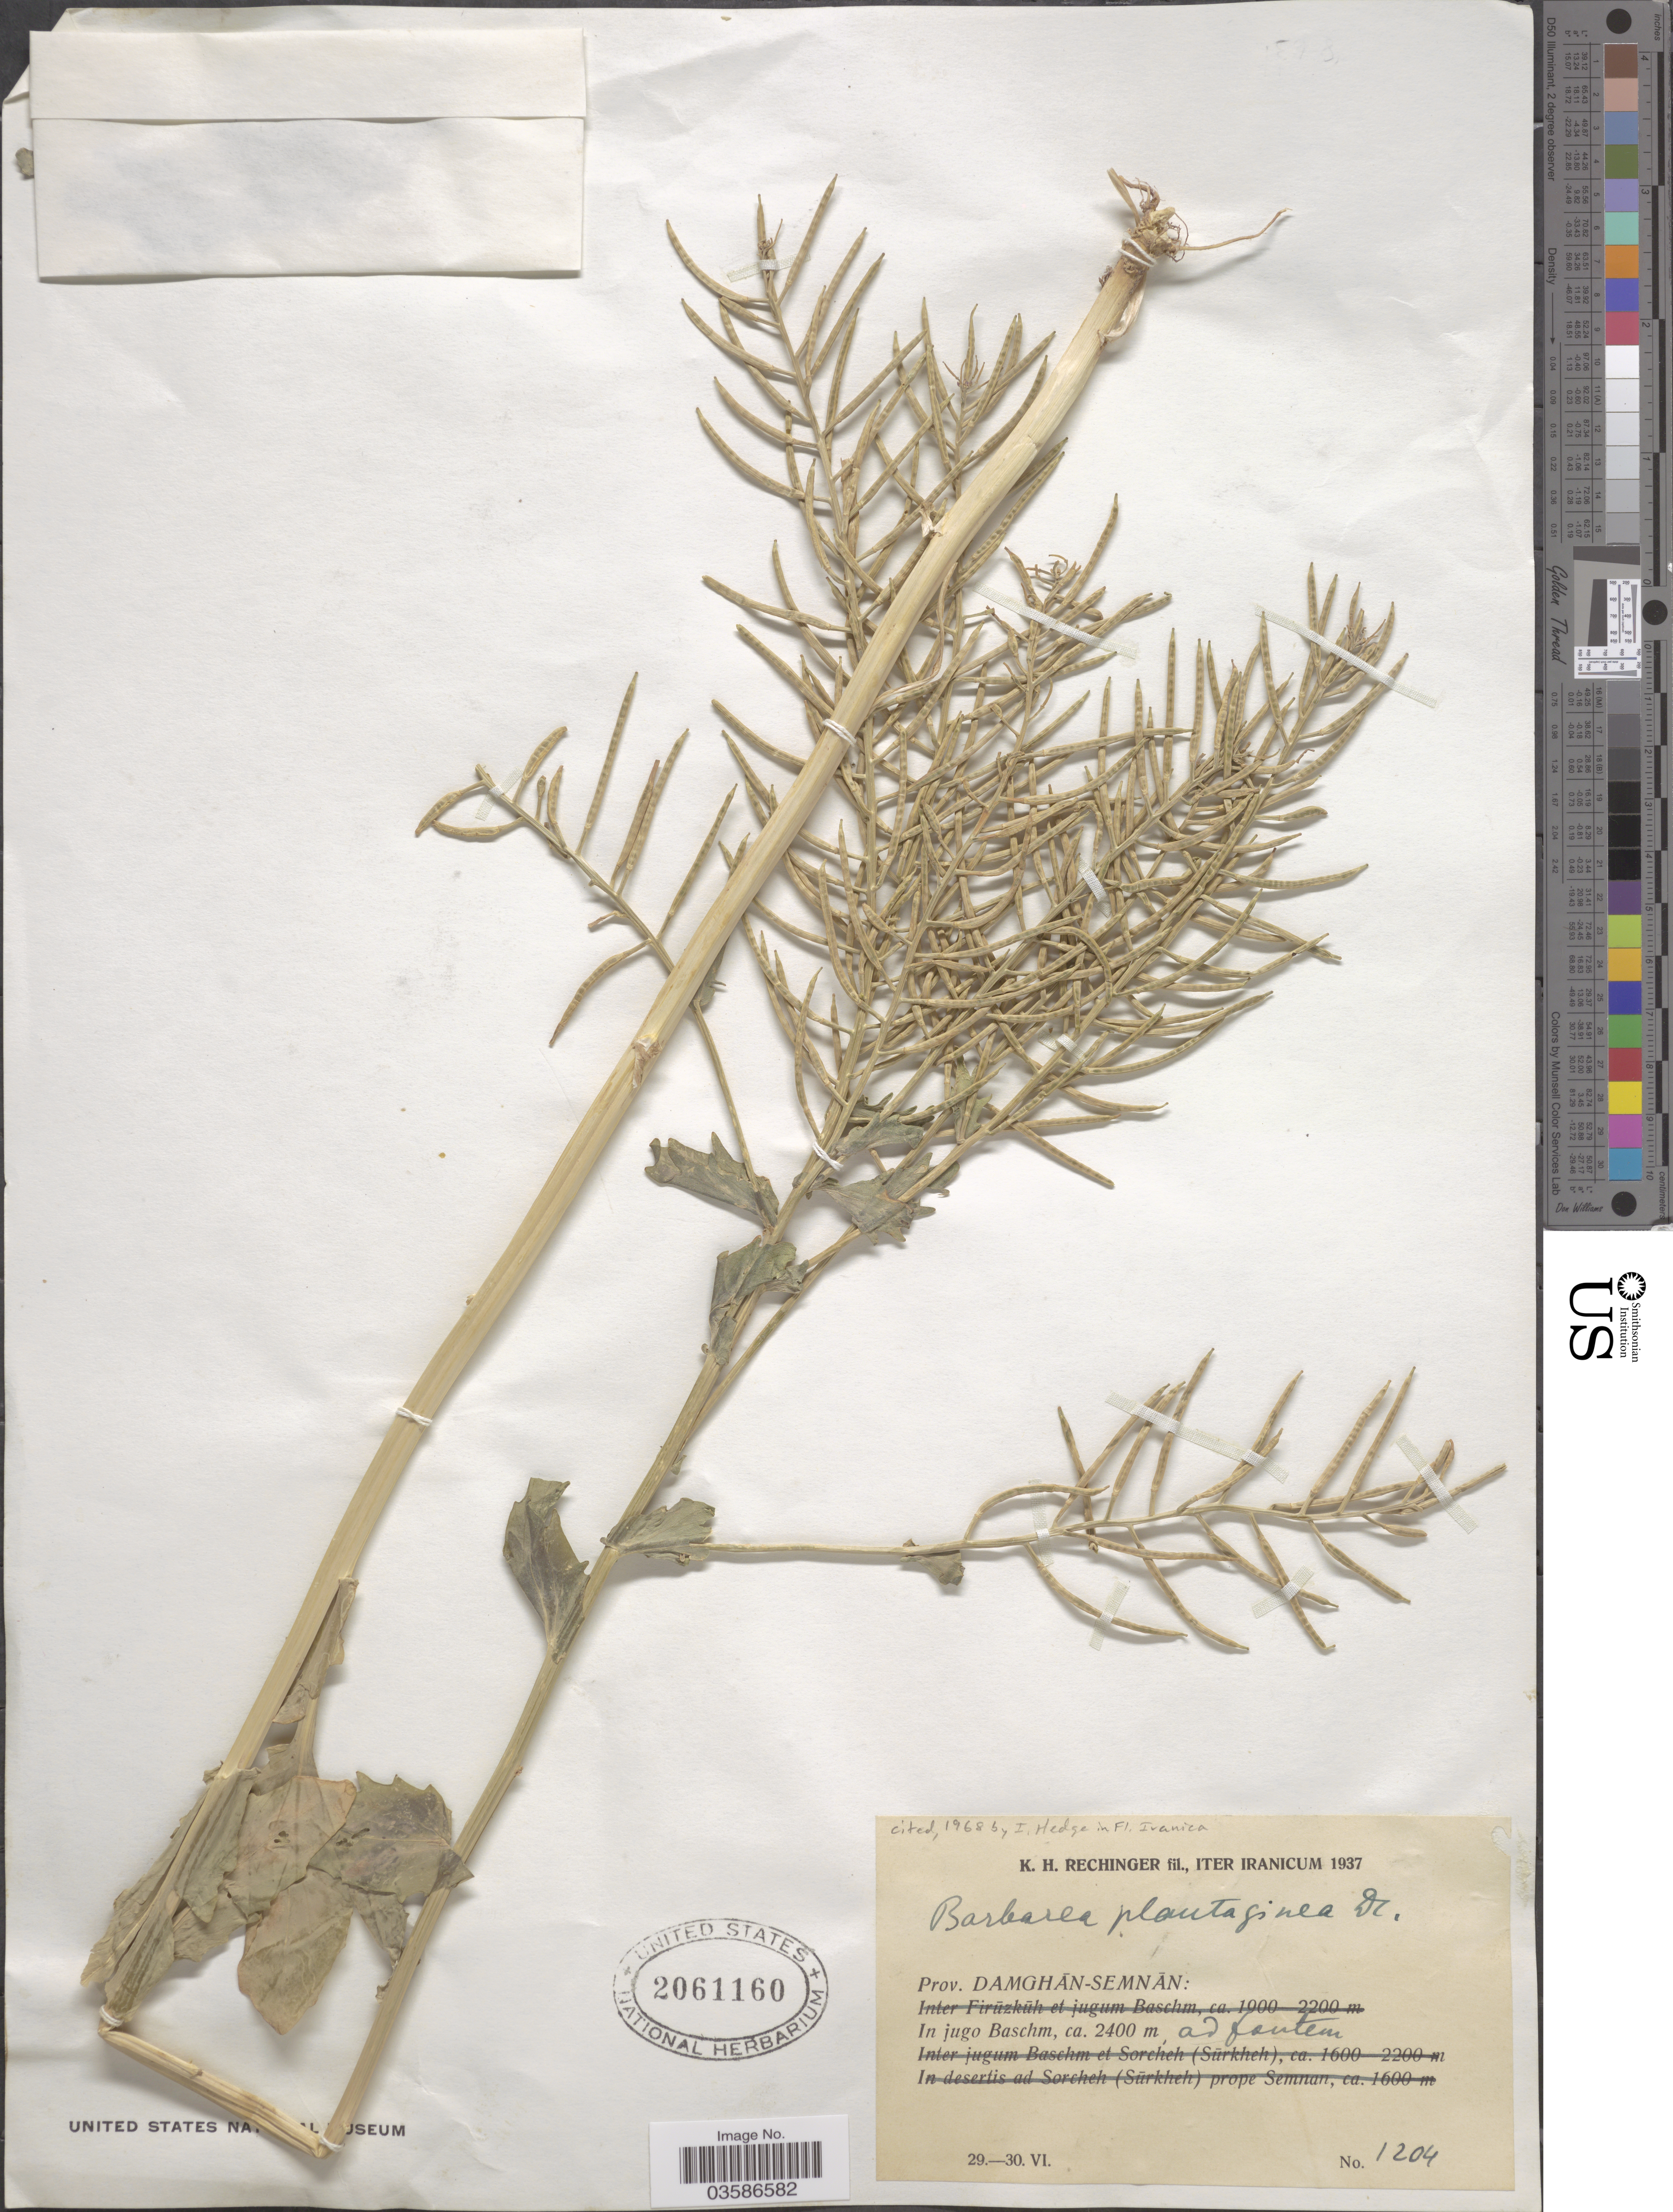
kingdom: Plantae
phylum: Tracheophyta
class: Magnoliopsida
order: Brassicales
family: Brassicaceae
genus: Barbarea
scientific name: Barbarea plantaginea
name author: DC.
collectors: K. H. Rechinger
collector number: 1204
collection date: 1937-06-29/1937-06-30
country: Iran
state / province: Semnan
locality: Prov. Damghān. In jugo Baschm.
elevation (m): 2400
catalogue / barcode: US 2061160